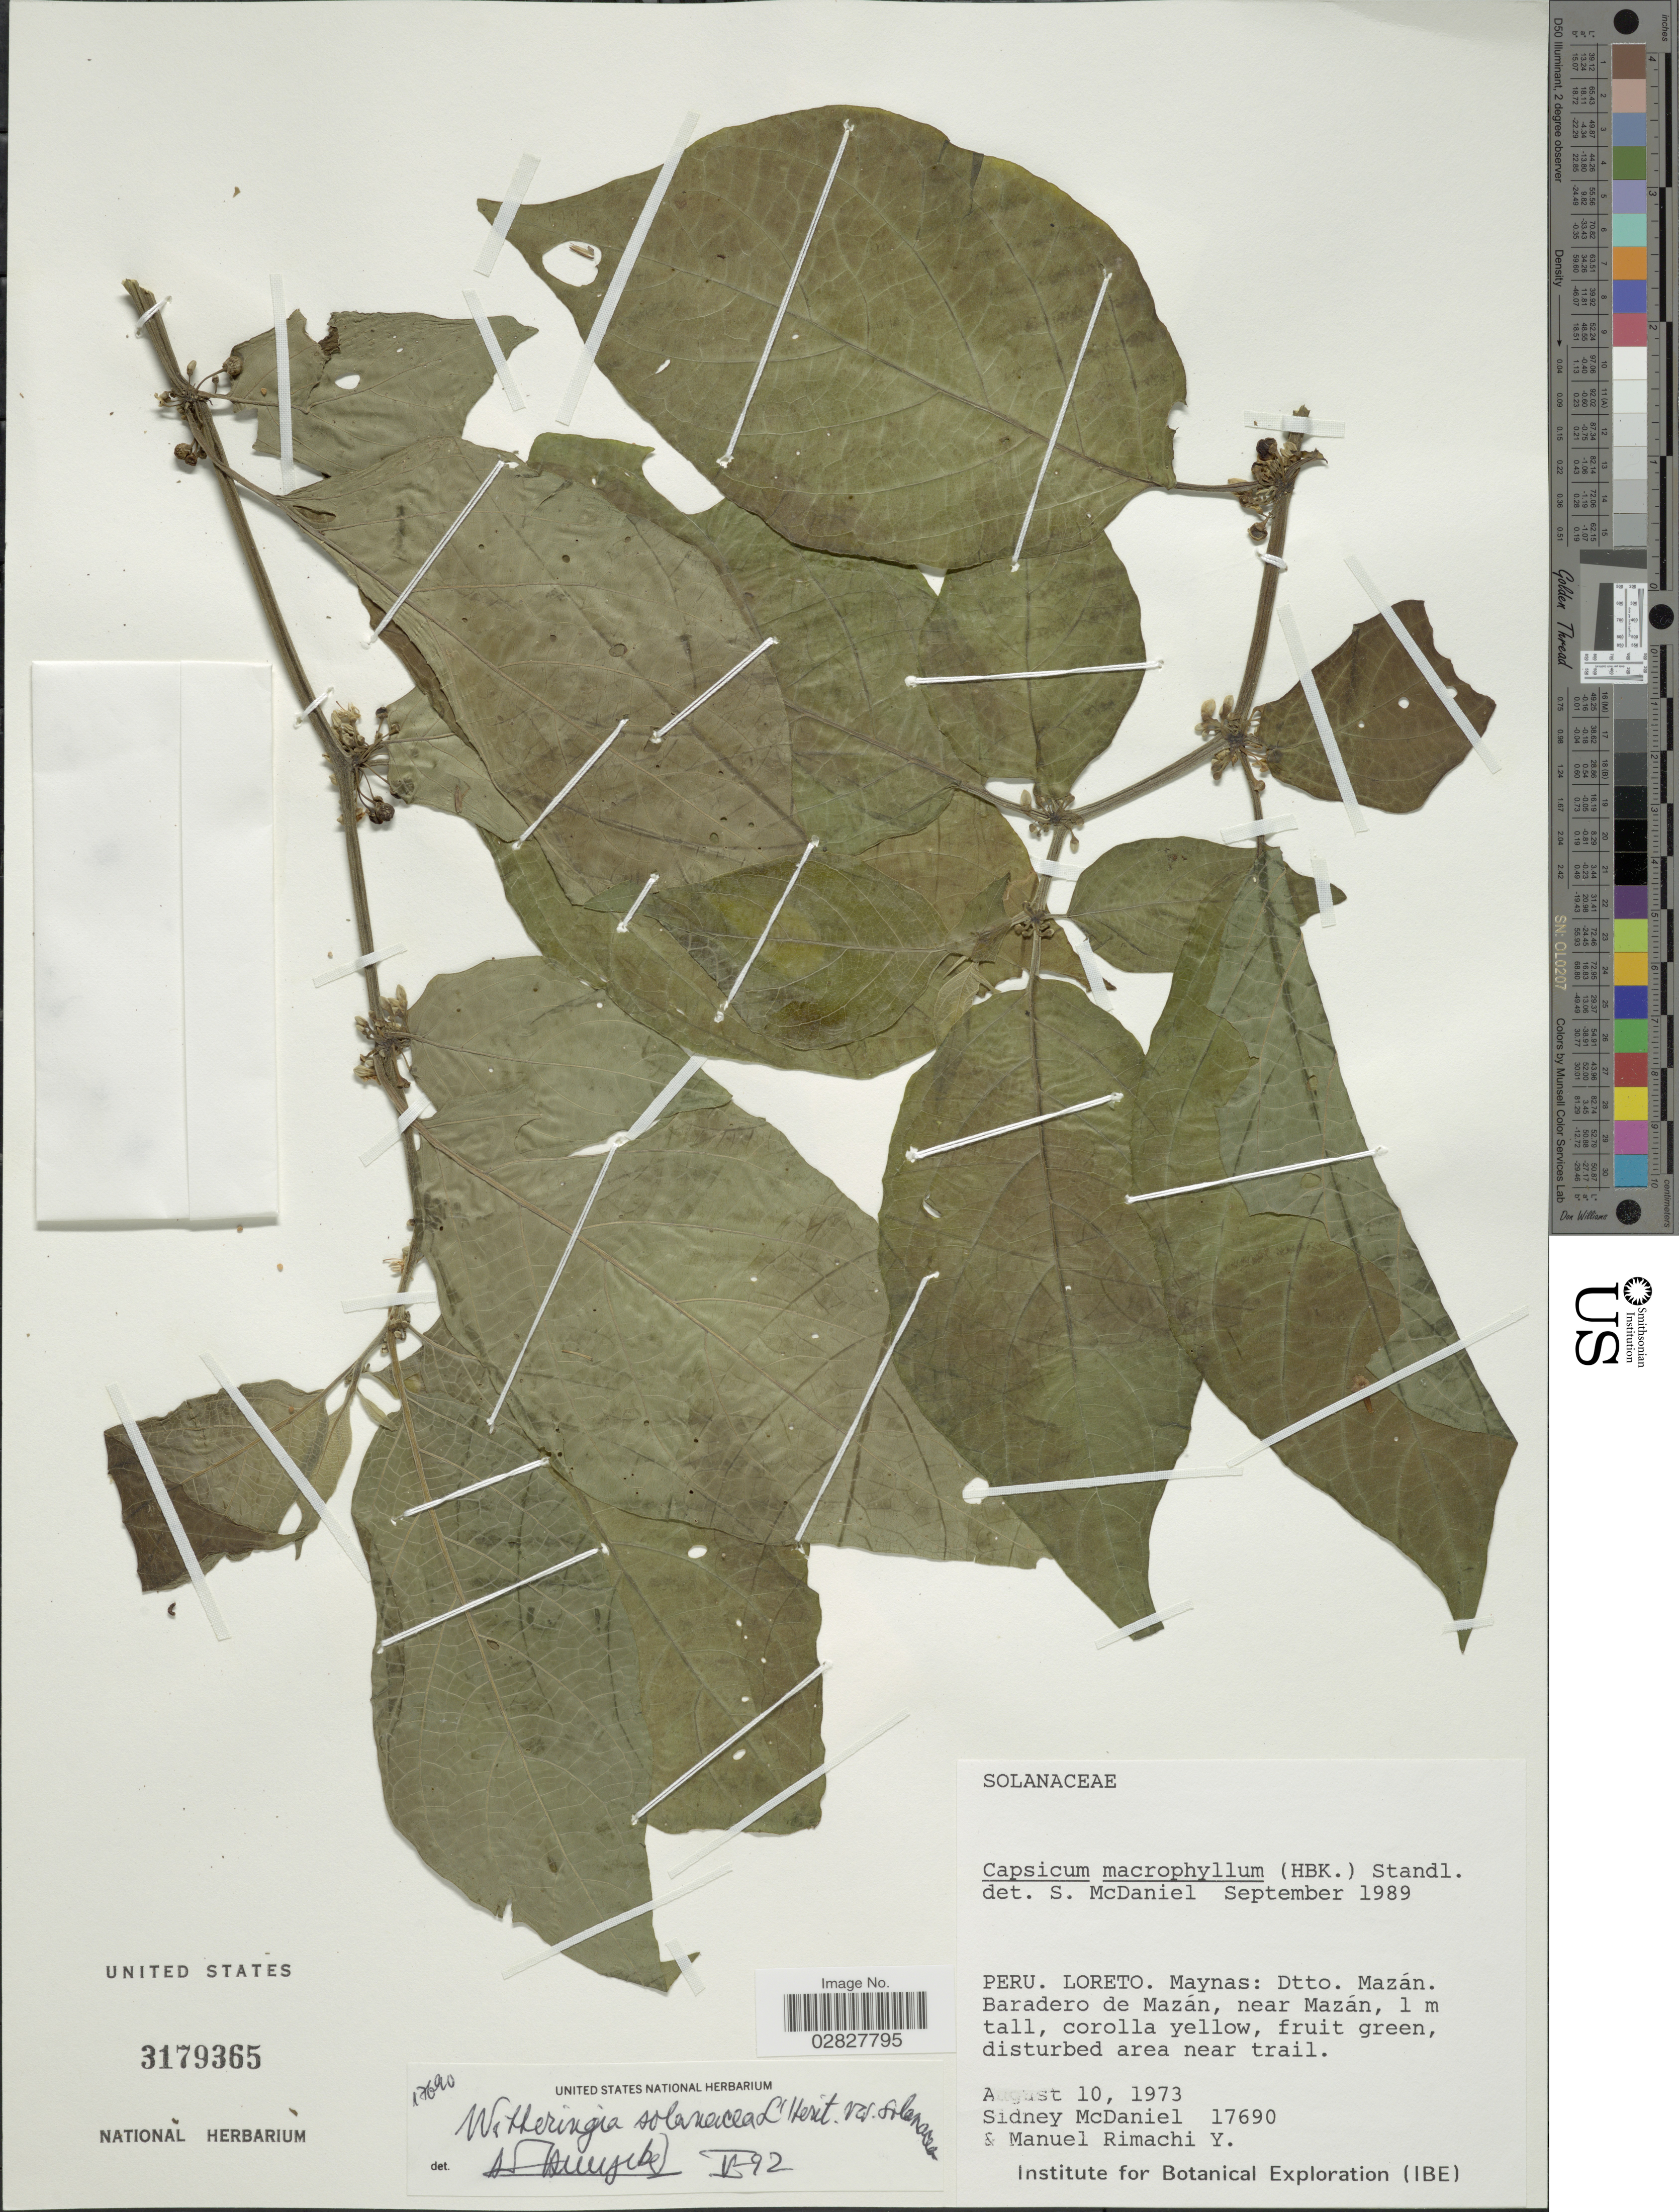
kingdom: Plantae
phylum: Tracheophyta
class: Magnoliopsida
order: Solanales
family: Solanaceae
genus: Witheringia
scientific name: Witheringia solanacea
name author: L'Hér.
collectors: S. McDaniel & M. Rimachi Y.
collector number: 17690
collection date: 1973-08-10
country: Peru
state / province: Loreto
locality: Loreto, Maynas, Dtto. Mazán, Baradero de Mazán, near Mazán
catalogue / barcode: US 3179365